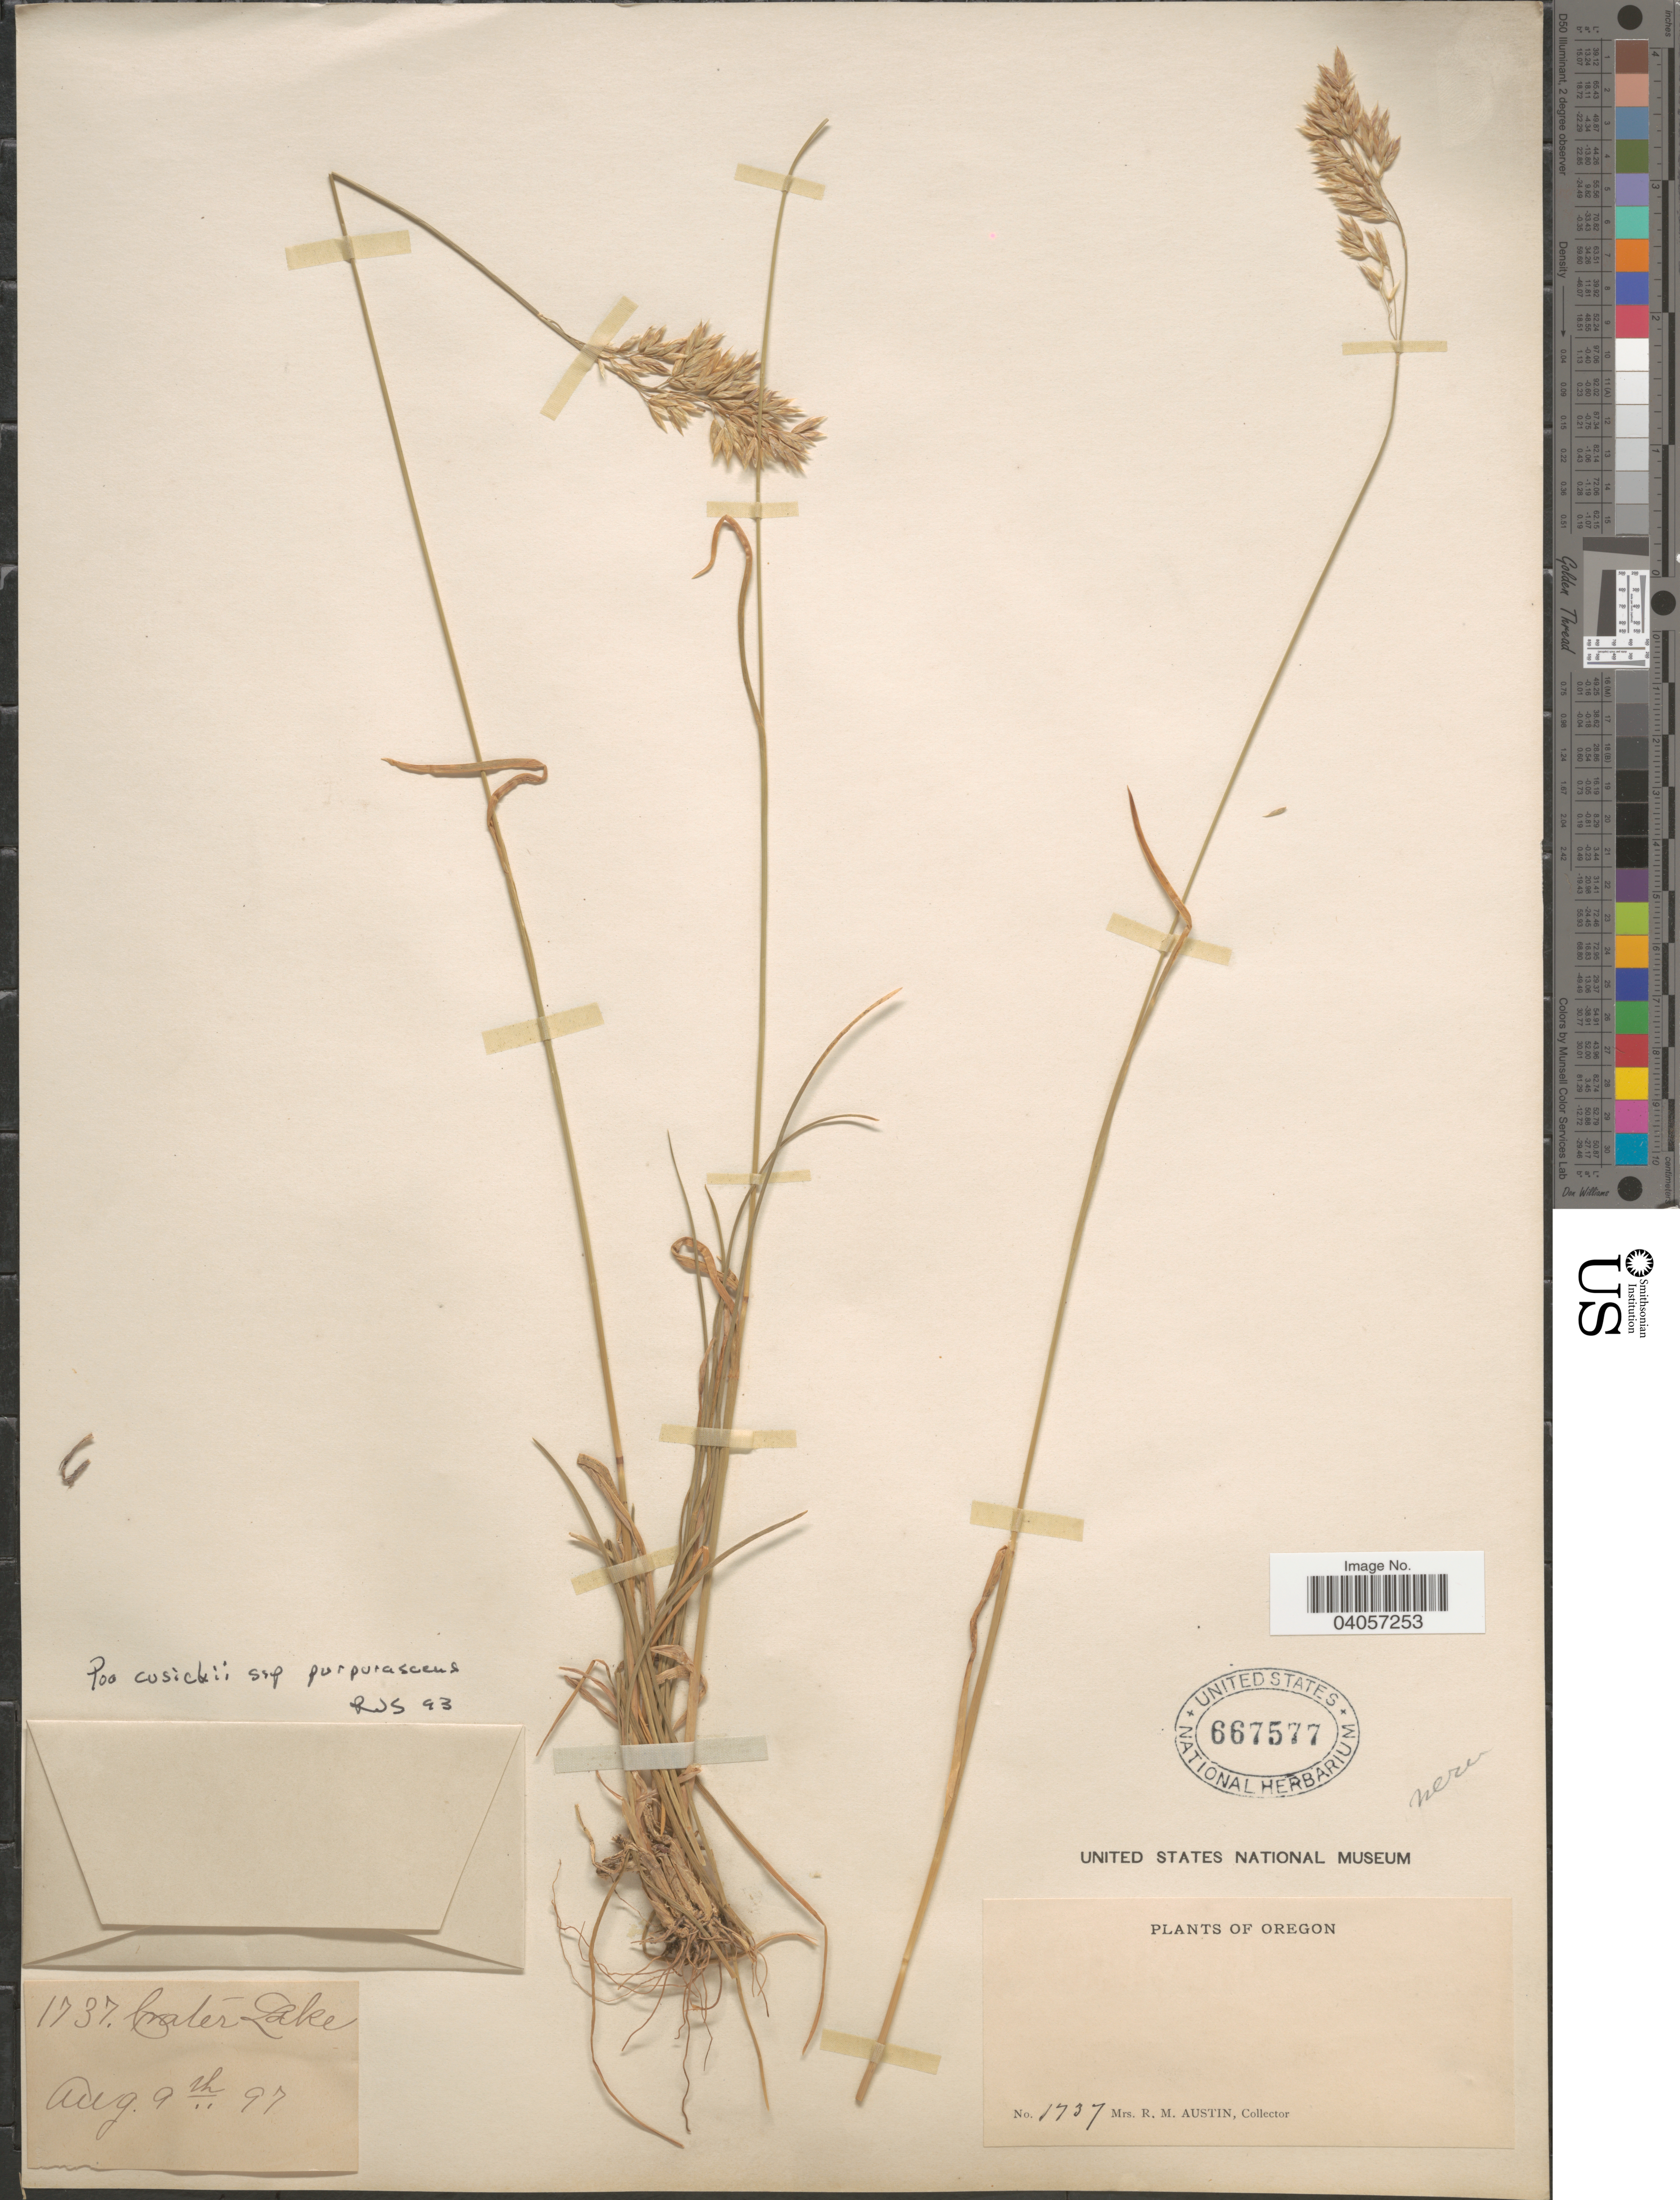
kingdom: Plantae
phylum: Tracheophyta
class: Liliopsida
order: Poales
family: Poaceae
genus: Poa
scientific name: Poa cusickii subsp. purpurascens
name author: (Vasey) Soreng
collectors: R. Austin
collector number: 1737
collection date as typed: Transcribed d/m/y: 9/8/97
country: United States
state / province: Oregon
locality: Crater Lake.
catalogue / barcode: US 667577